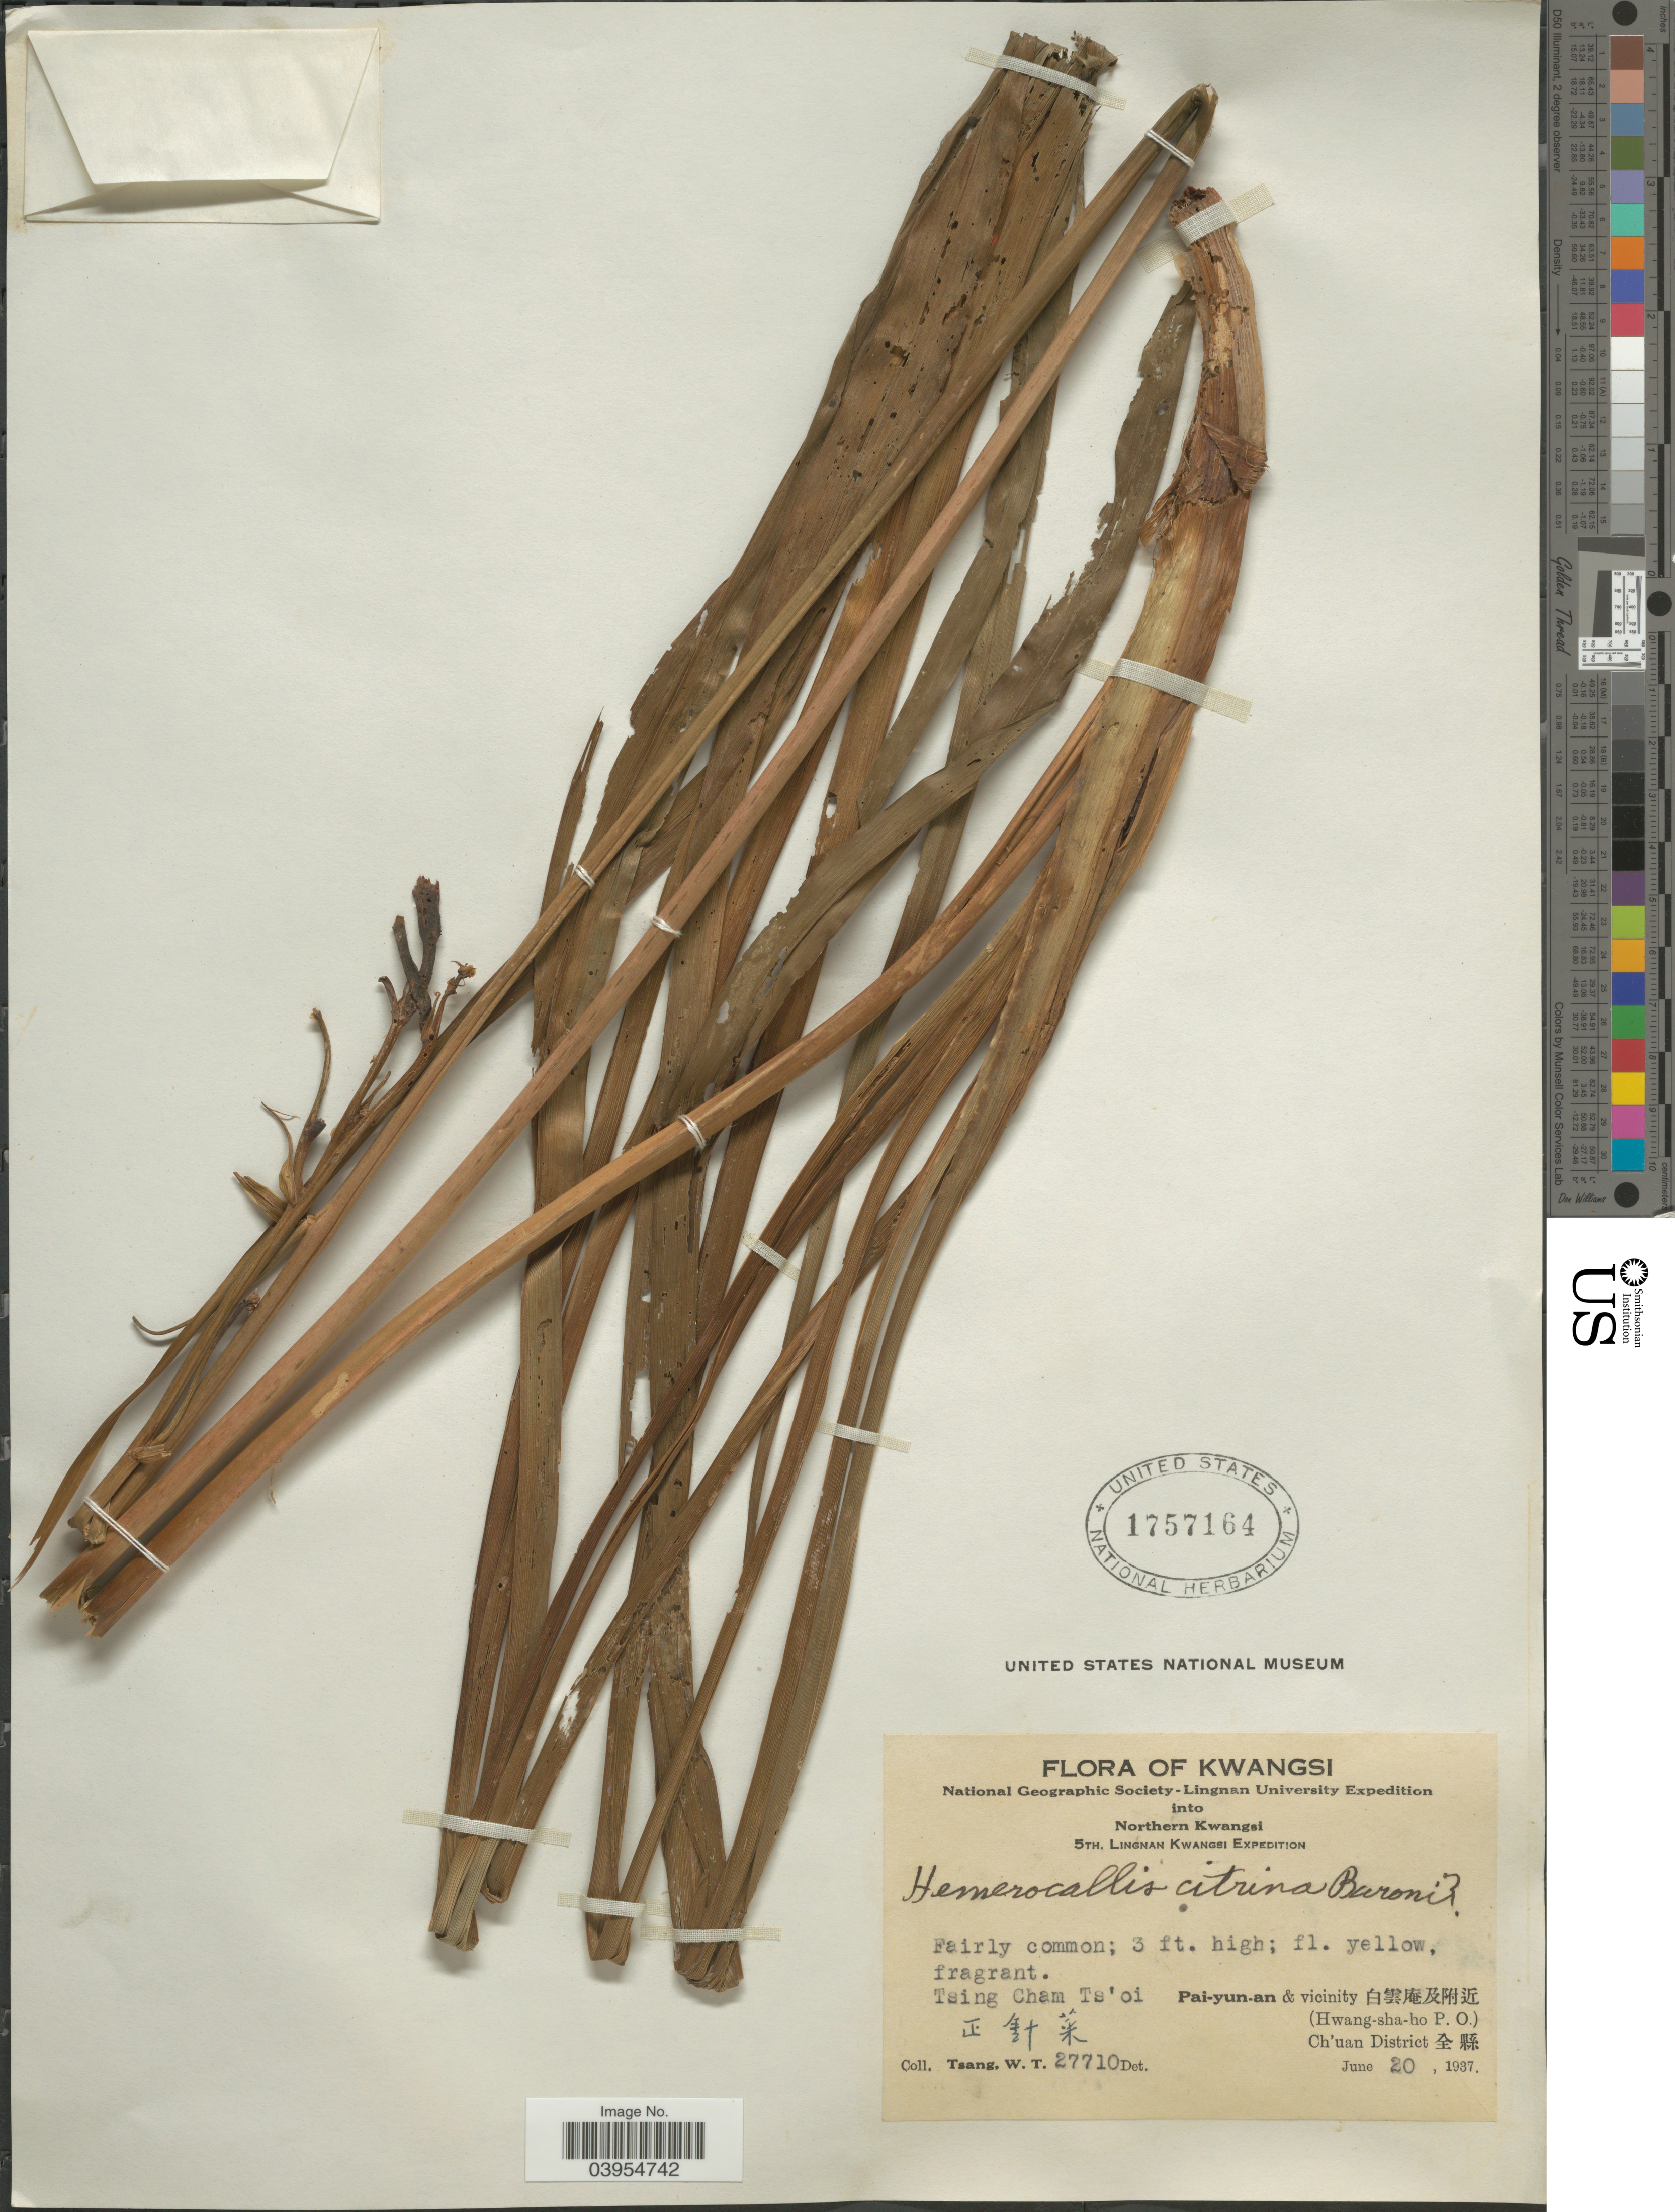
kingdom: Plantae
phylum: Tracheophyta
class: Liliopsida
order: Asparagales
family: Asphodelaceae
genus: Hemerocallis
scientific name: Hemerocallis citrina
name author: Baroni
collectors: W. T. Tsang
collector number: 27710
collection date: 1937-06-20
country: China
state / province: Guangxi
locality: Kwangsi.Northern Kwangsi. Tsing Cham Ts'oi . Pai-yun-an & vicinity (Hwang-sha-ho P.O.) Ch'uan District .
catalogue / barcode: US 1757164